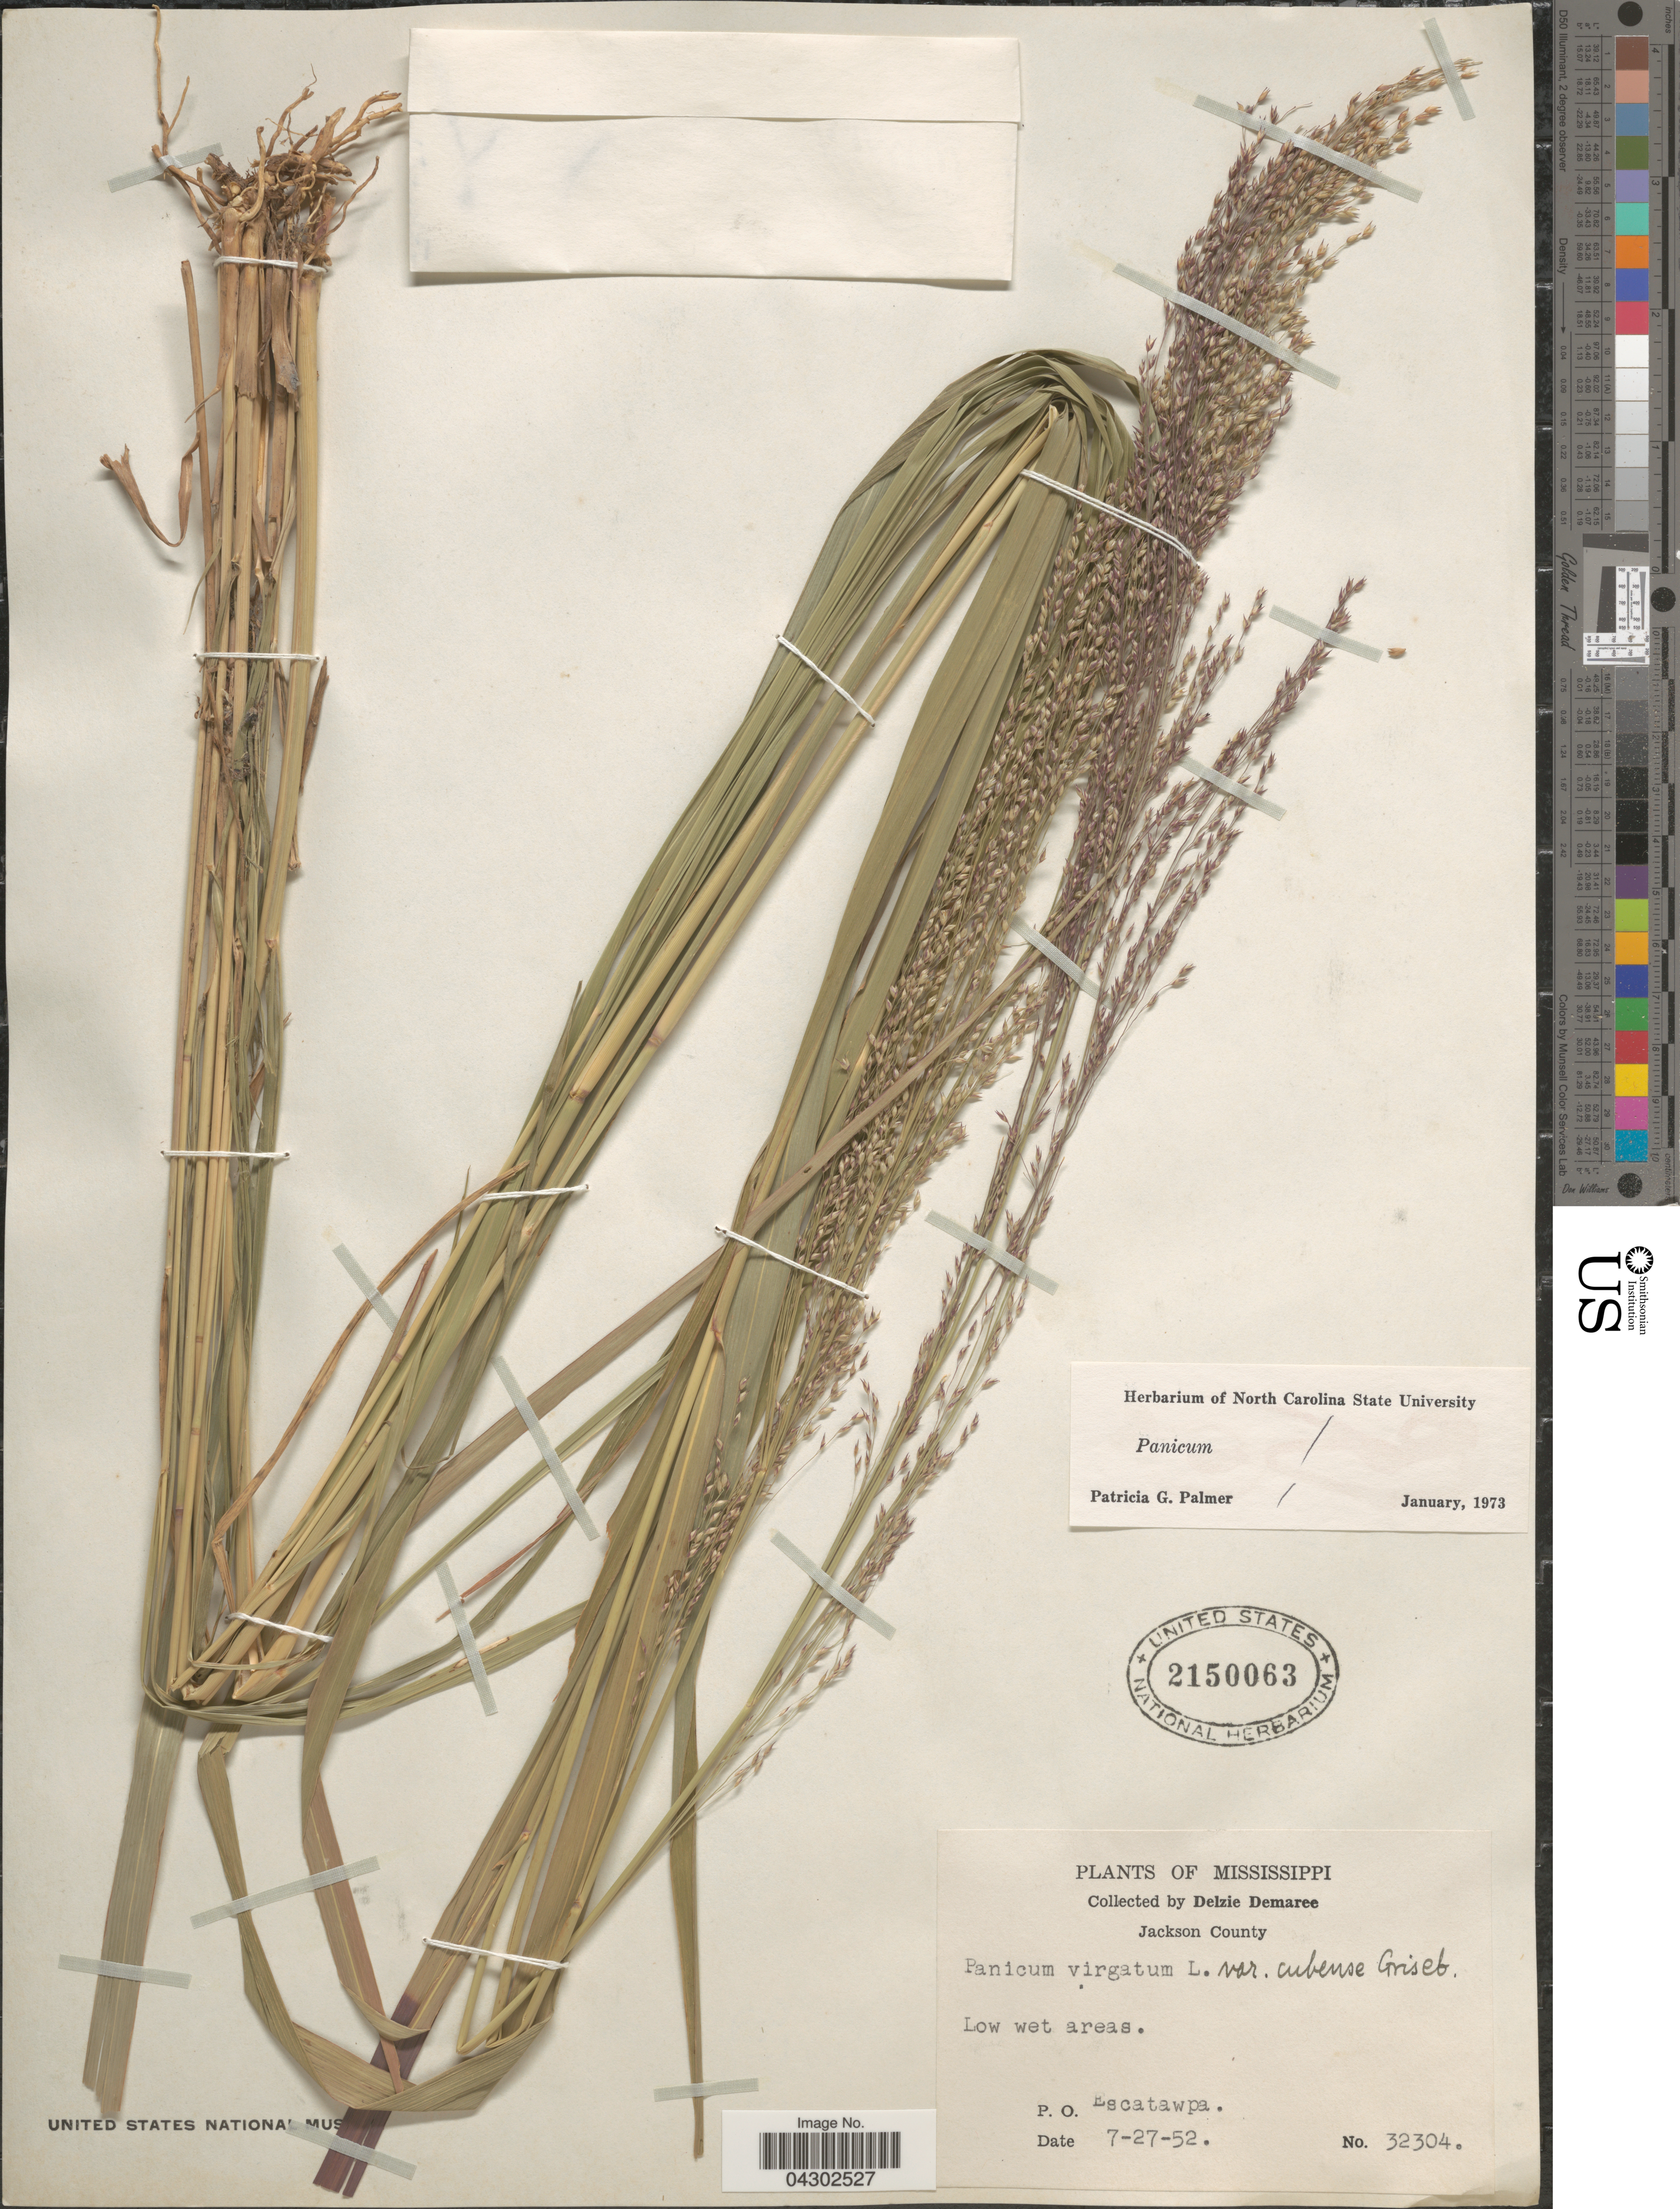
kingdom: Plantae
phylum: Tracheophyta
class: Liliopsida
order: Poales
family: Poaceae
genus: Panicum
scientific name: Panicum virgatum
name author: L.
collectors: D. Demaree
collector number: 32304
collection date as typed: Transcribed d/m/y: 27/7/52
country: United States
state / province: Mississippi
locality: Jackson County. Low wet areas. P. O. Escatawpa.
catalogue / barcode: US 2150063